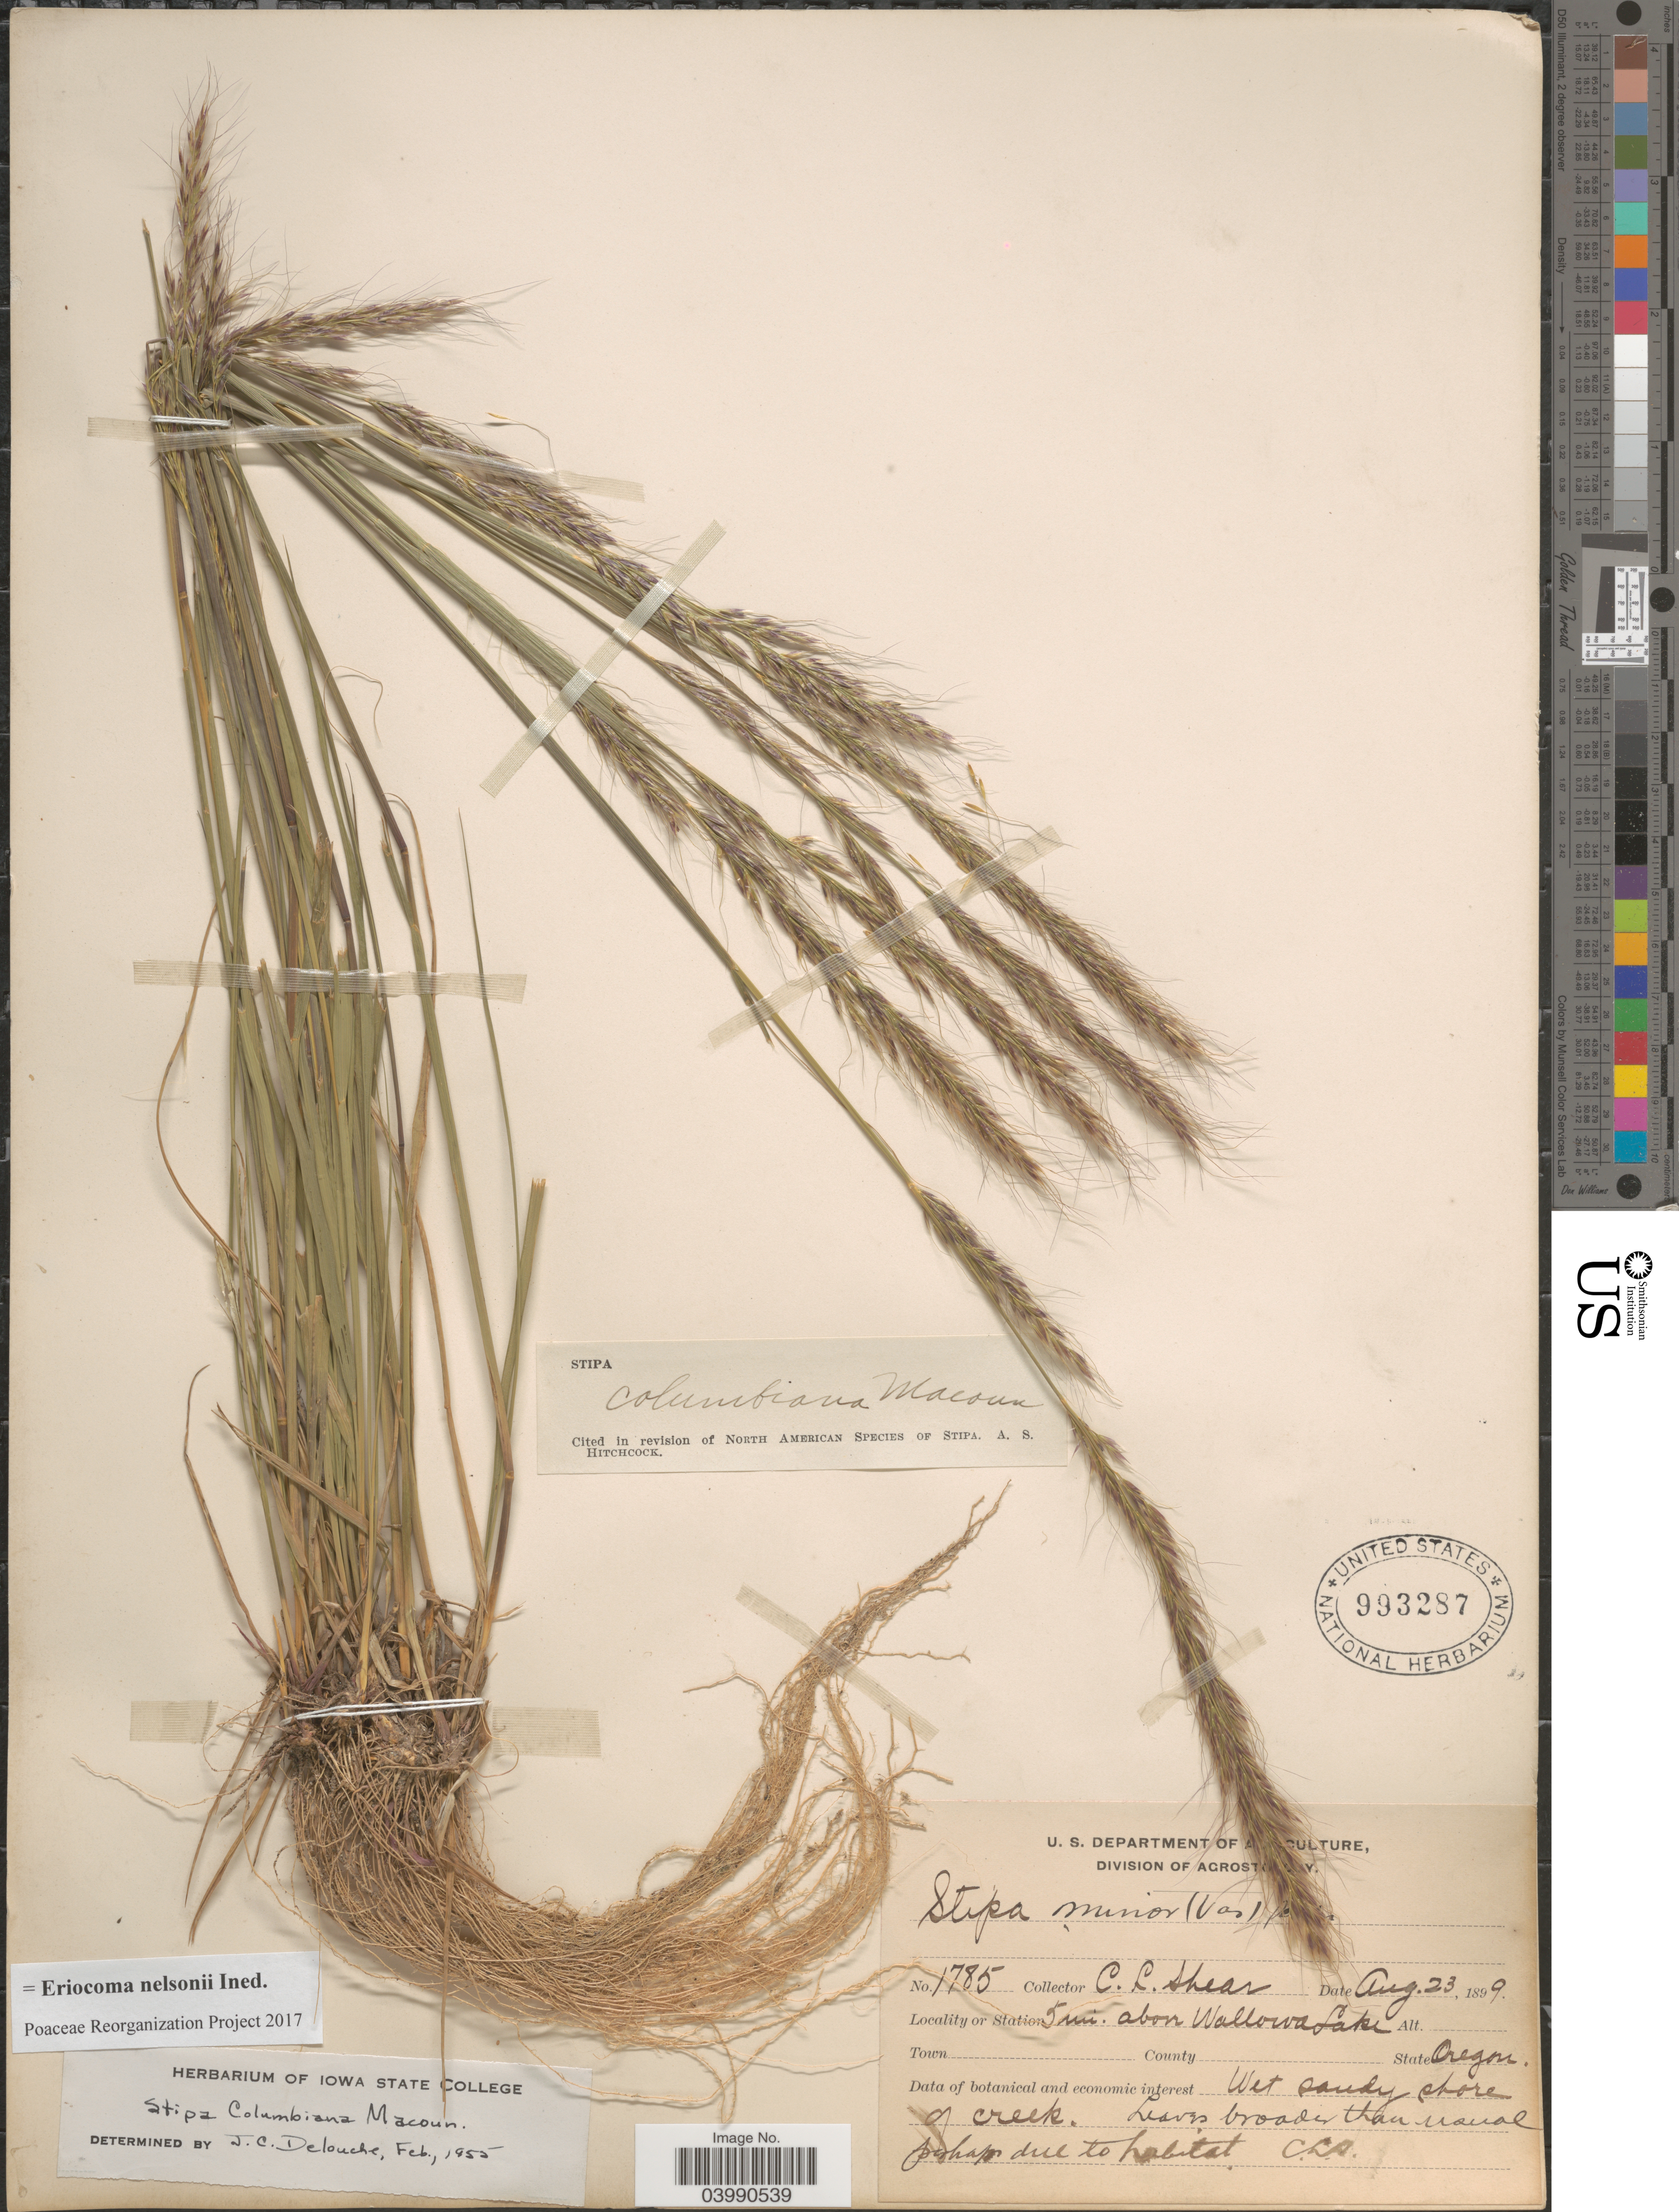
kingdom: Plantae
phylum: Tracheophyta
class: Liliopsida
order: Poales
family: Poaceae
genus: Eriocoma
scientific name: Eriocoma nelsonii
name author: (Scribn.) Romasch.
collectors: C. L. Shear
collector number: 1785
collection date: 1899-08-23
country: United States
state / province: Oregon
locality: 5 mi. above Wallowa Lake.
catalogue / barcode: US 993287